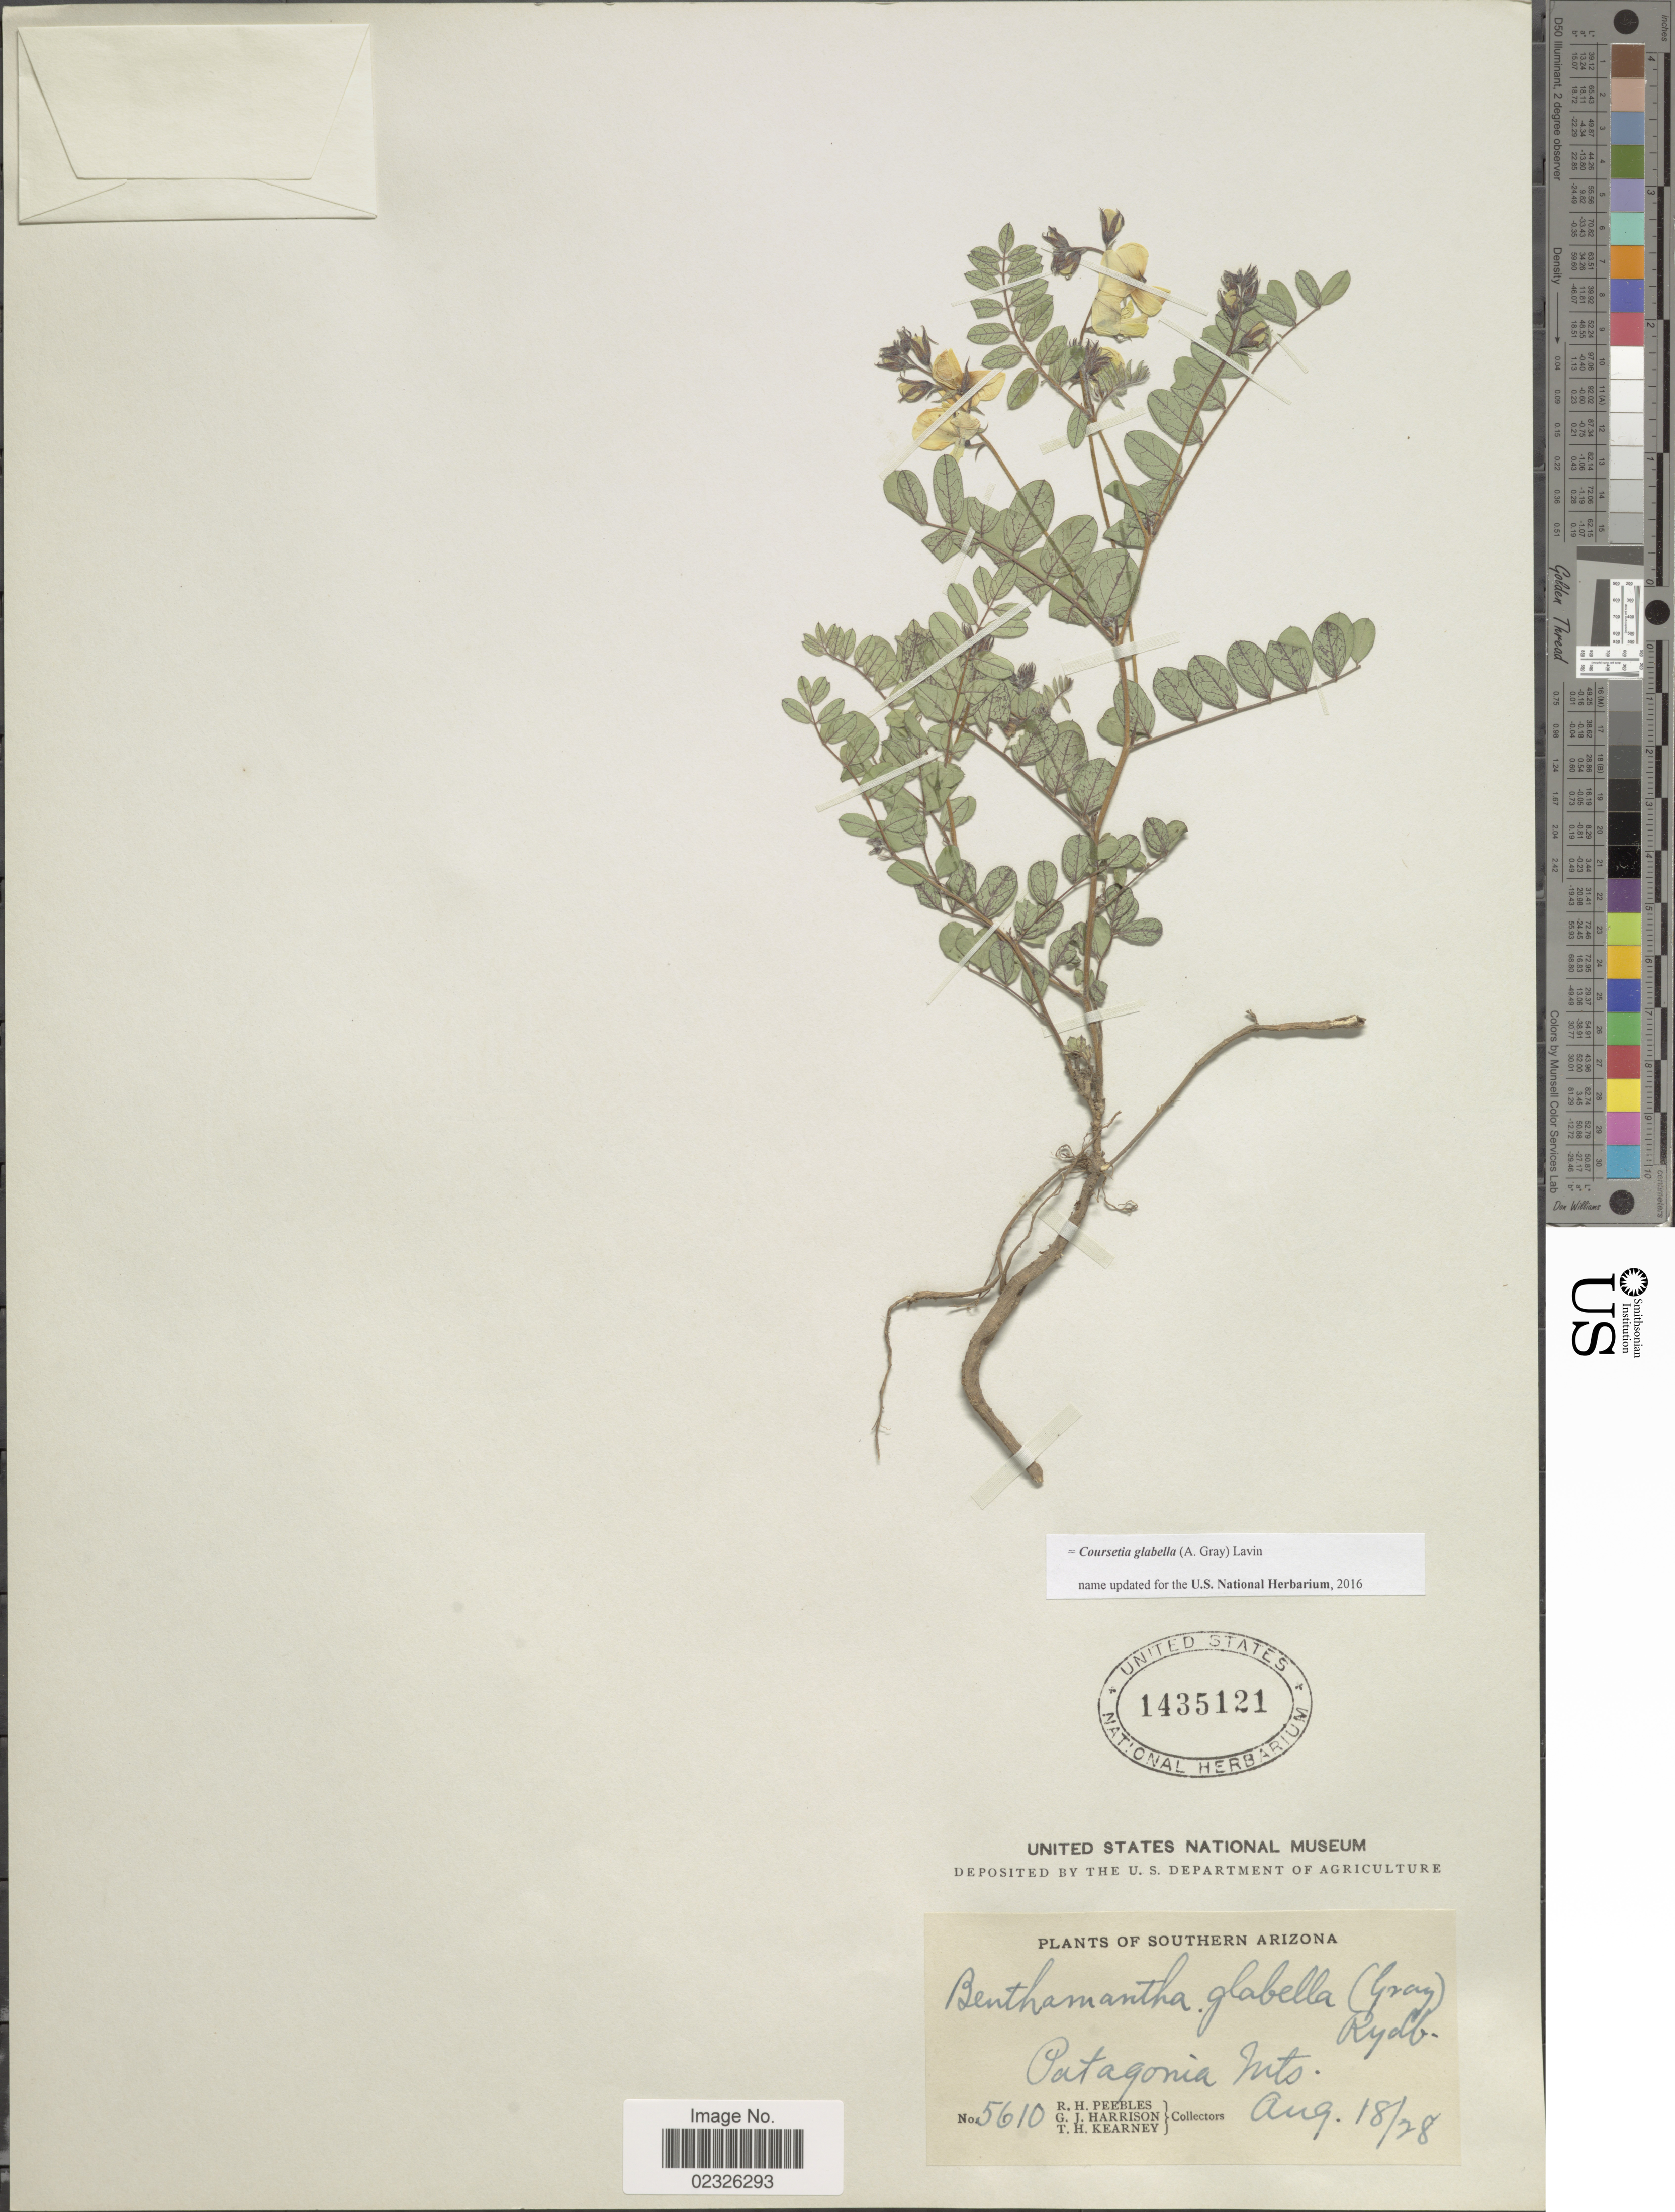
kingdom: Plantae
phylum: Tracheophyta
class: Magnoliopsida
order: Fabales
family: Fabaceae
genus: Coursetia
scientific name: Coursetia glabella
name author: (A. Gray) Lavin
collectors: R. H. Peebles, G. J. Harrison & T. H. Kearney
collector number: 5610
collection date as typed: Transcribed d/m/y: 18/8/28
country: United States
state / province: Arizona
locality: Southern Arizona. Patagonia Mts.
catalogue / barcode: US 1435121